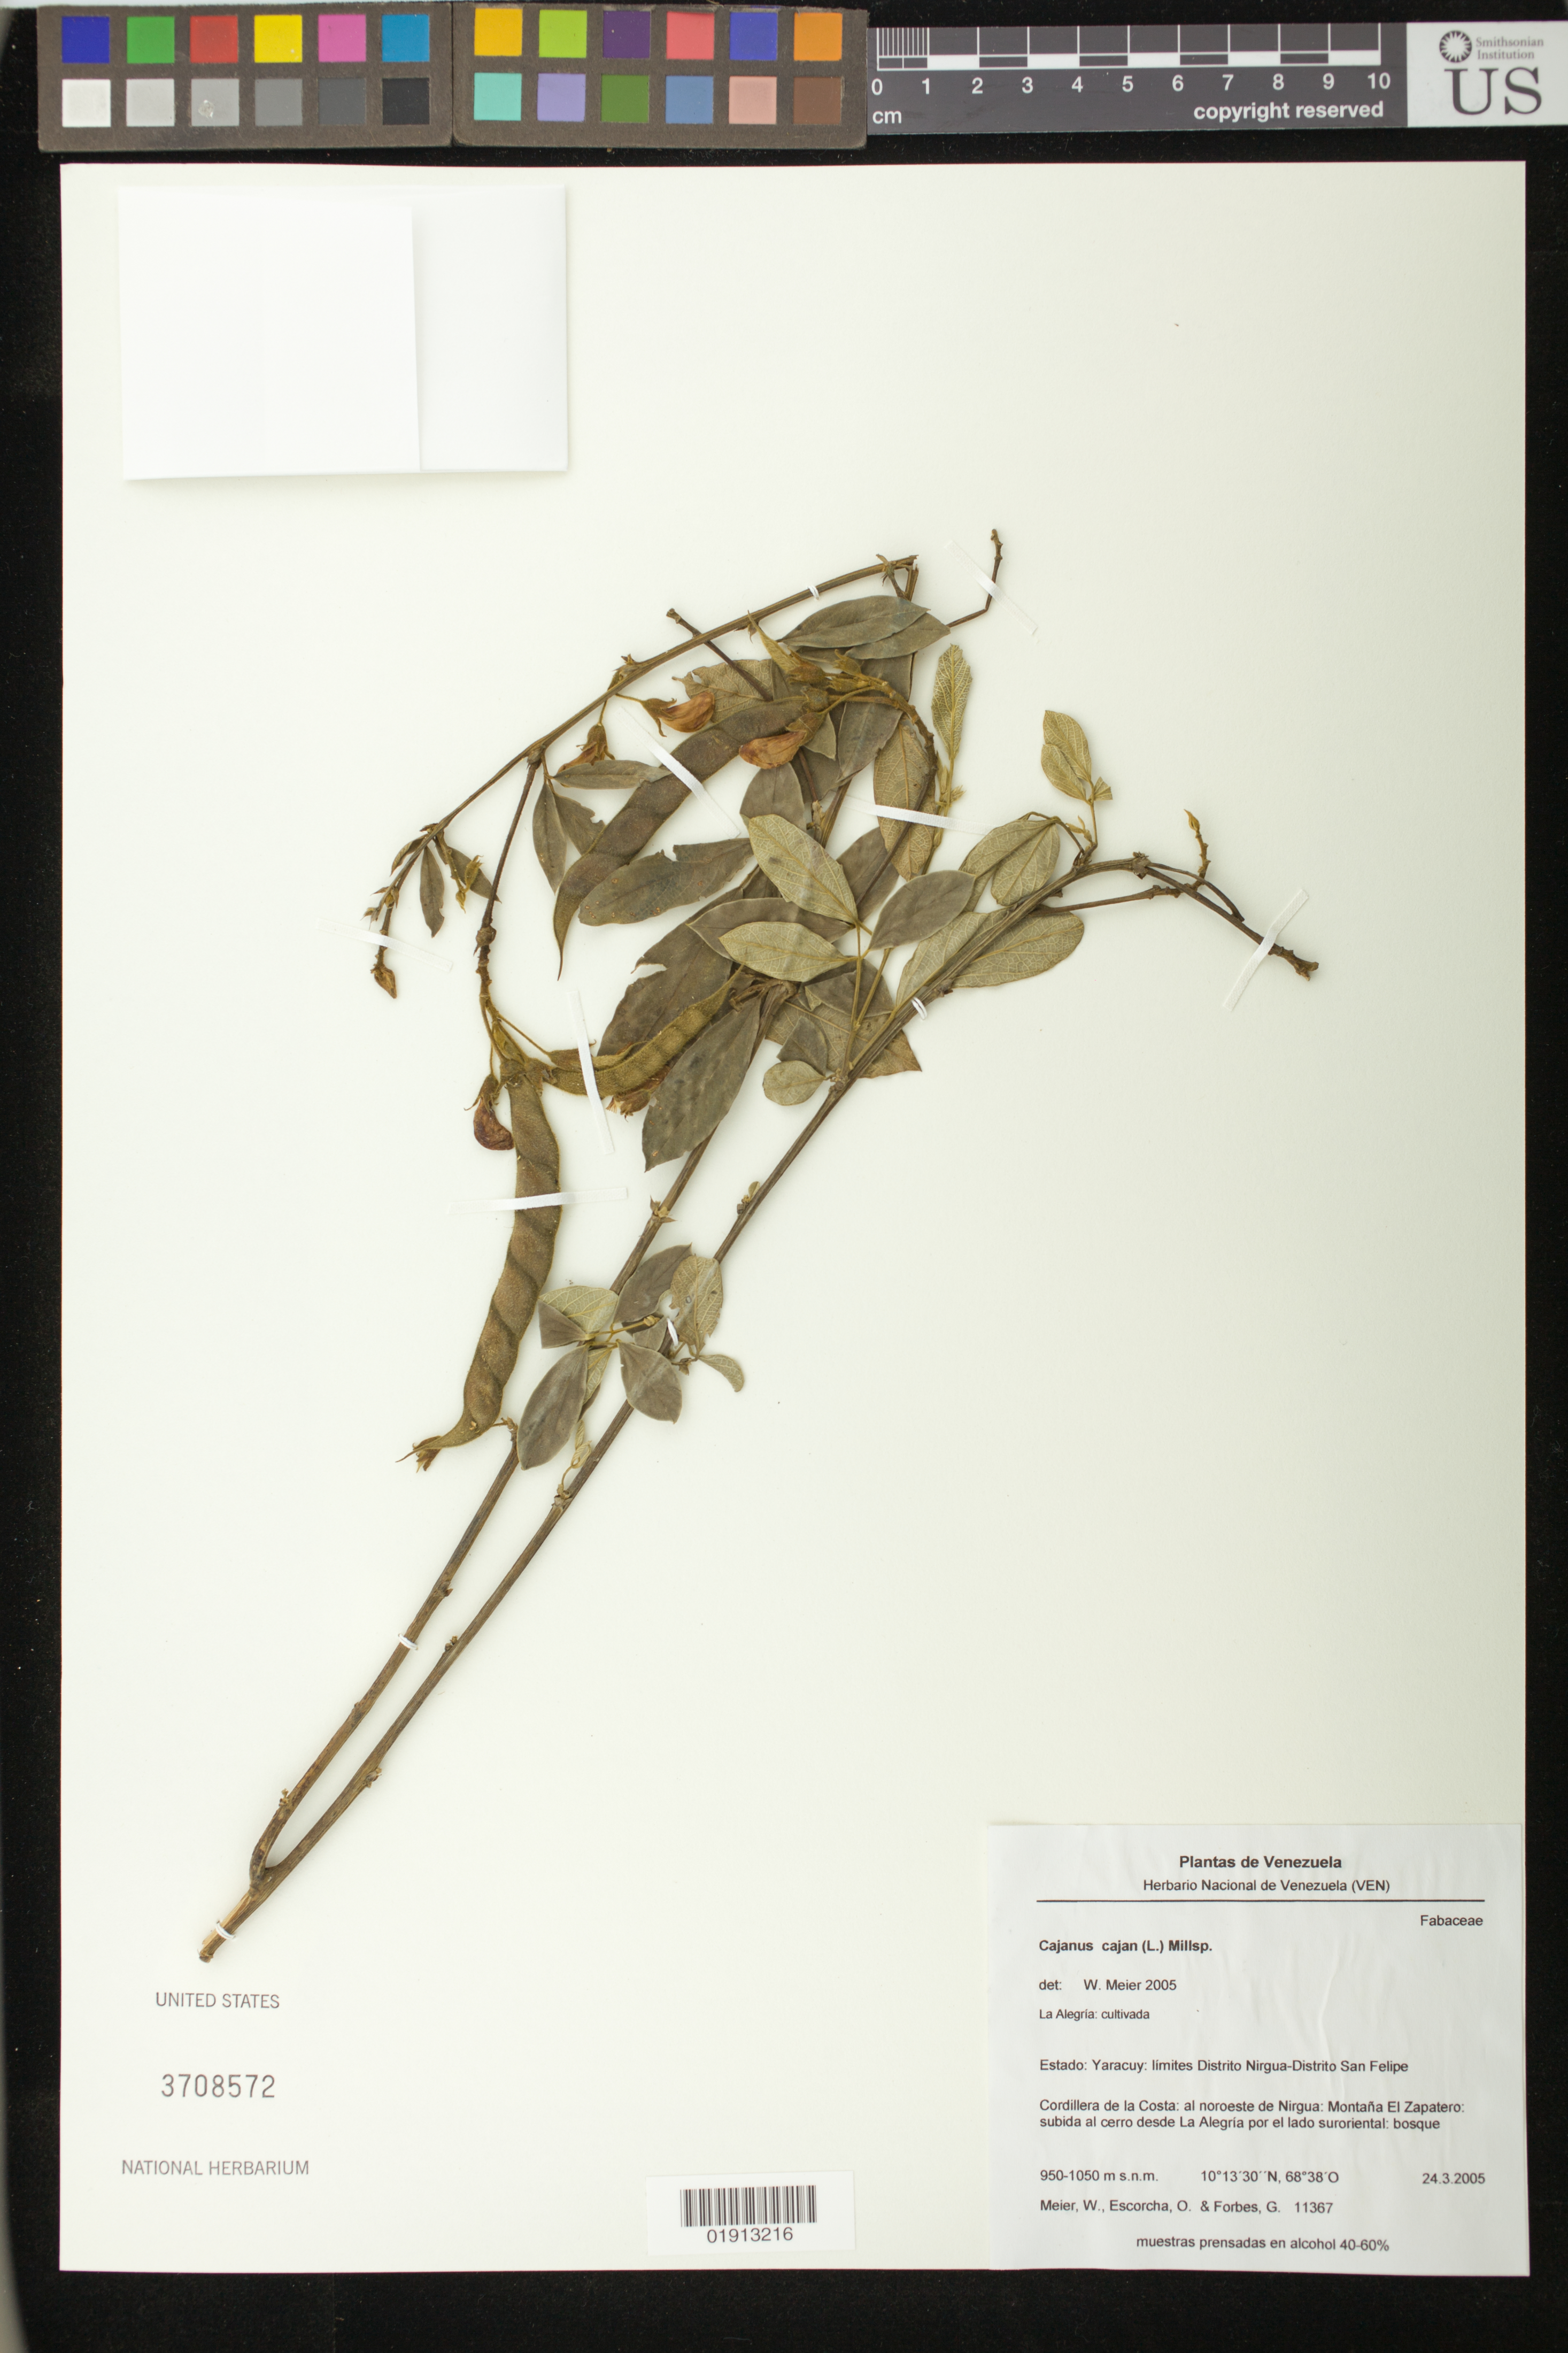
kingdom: Plantae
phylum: Tracheophyta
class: Magnoliopsida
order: Fabales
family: Fabaceae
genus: Cajanus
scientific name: Cajanus cajan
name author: (L.) Huth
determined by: Meier, Winfried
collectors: W. Meier, O. Escorcha & G. Forbes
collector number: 11367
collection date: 2005-03-24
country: Venezuela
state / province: Yaracuy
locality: Estado: Yaracuy: limites Distrito Nirgua - Distrito San Felipe. Cordillera de la Costa: al noroeste de Nirgua: Montana El Zapatero: subida al cerro desde La Alegria por el lado suroriental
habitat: Bosque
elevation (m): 950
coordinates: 10 13 30 N, 68 38 O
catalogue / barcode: US 3708572